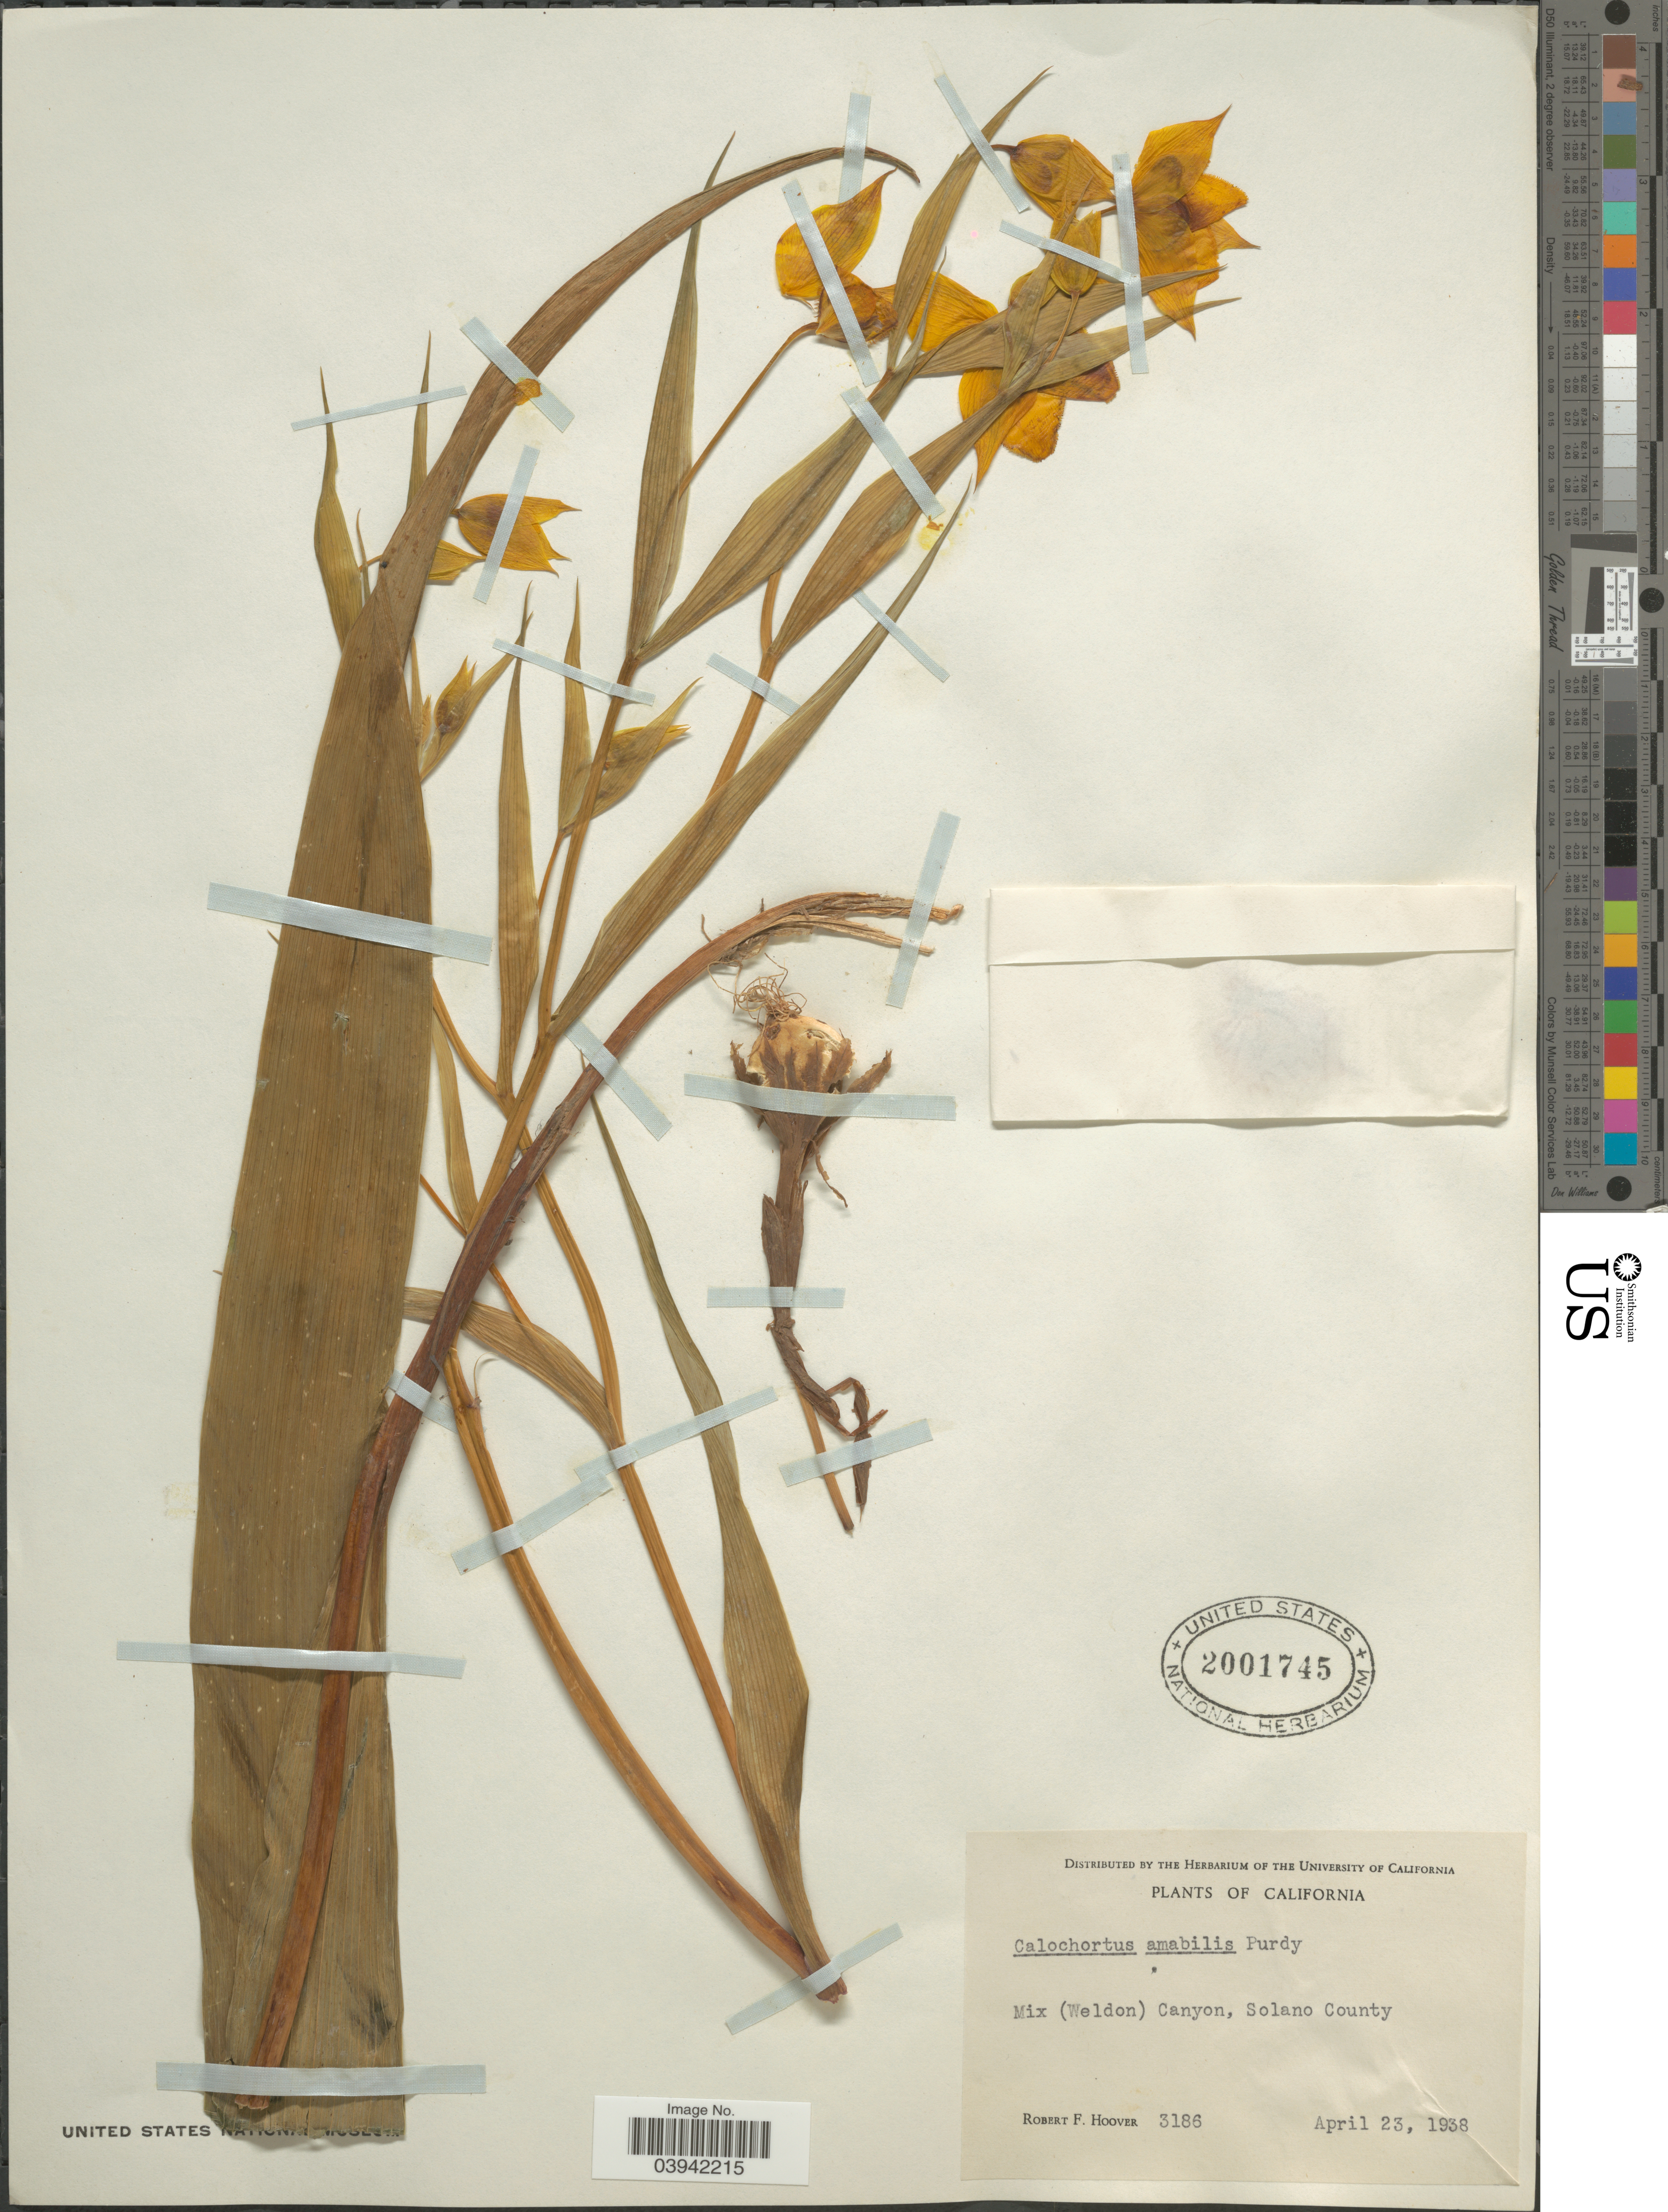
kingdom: Plantae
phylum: Tracheophyta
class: Liliopsida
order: Liliales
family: Liliaceae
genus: Calochortus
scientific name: Calochortus amabilis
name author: Purdy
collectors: R. F. Hoover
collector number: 3186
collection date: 1938-04-23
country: United States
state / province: California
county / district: Solano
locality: Mix (Weldon) Canyon, Solano County.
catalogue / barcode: US 2001745